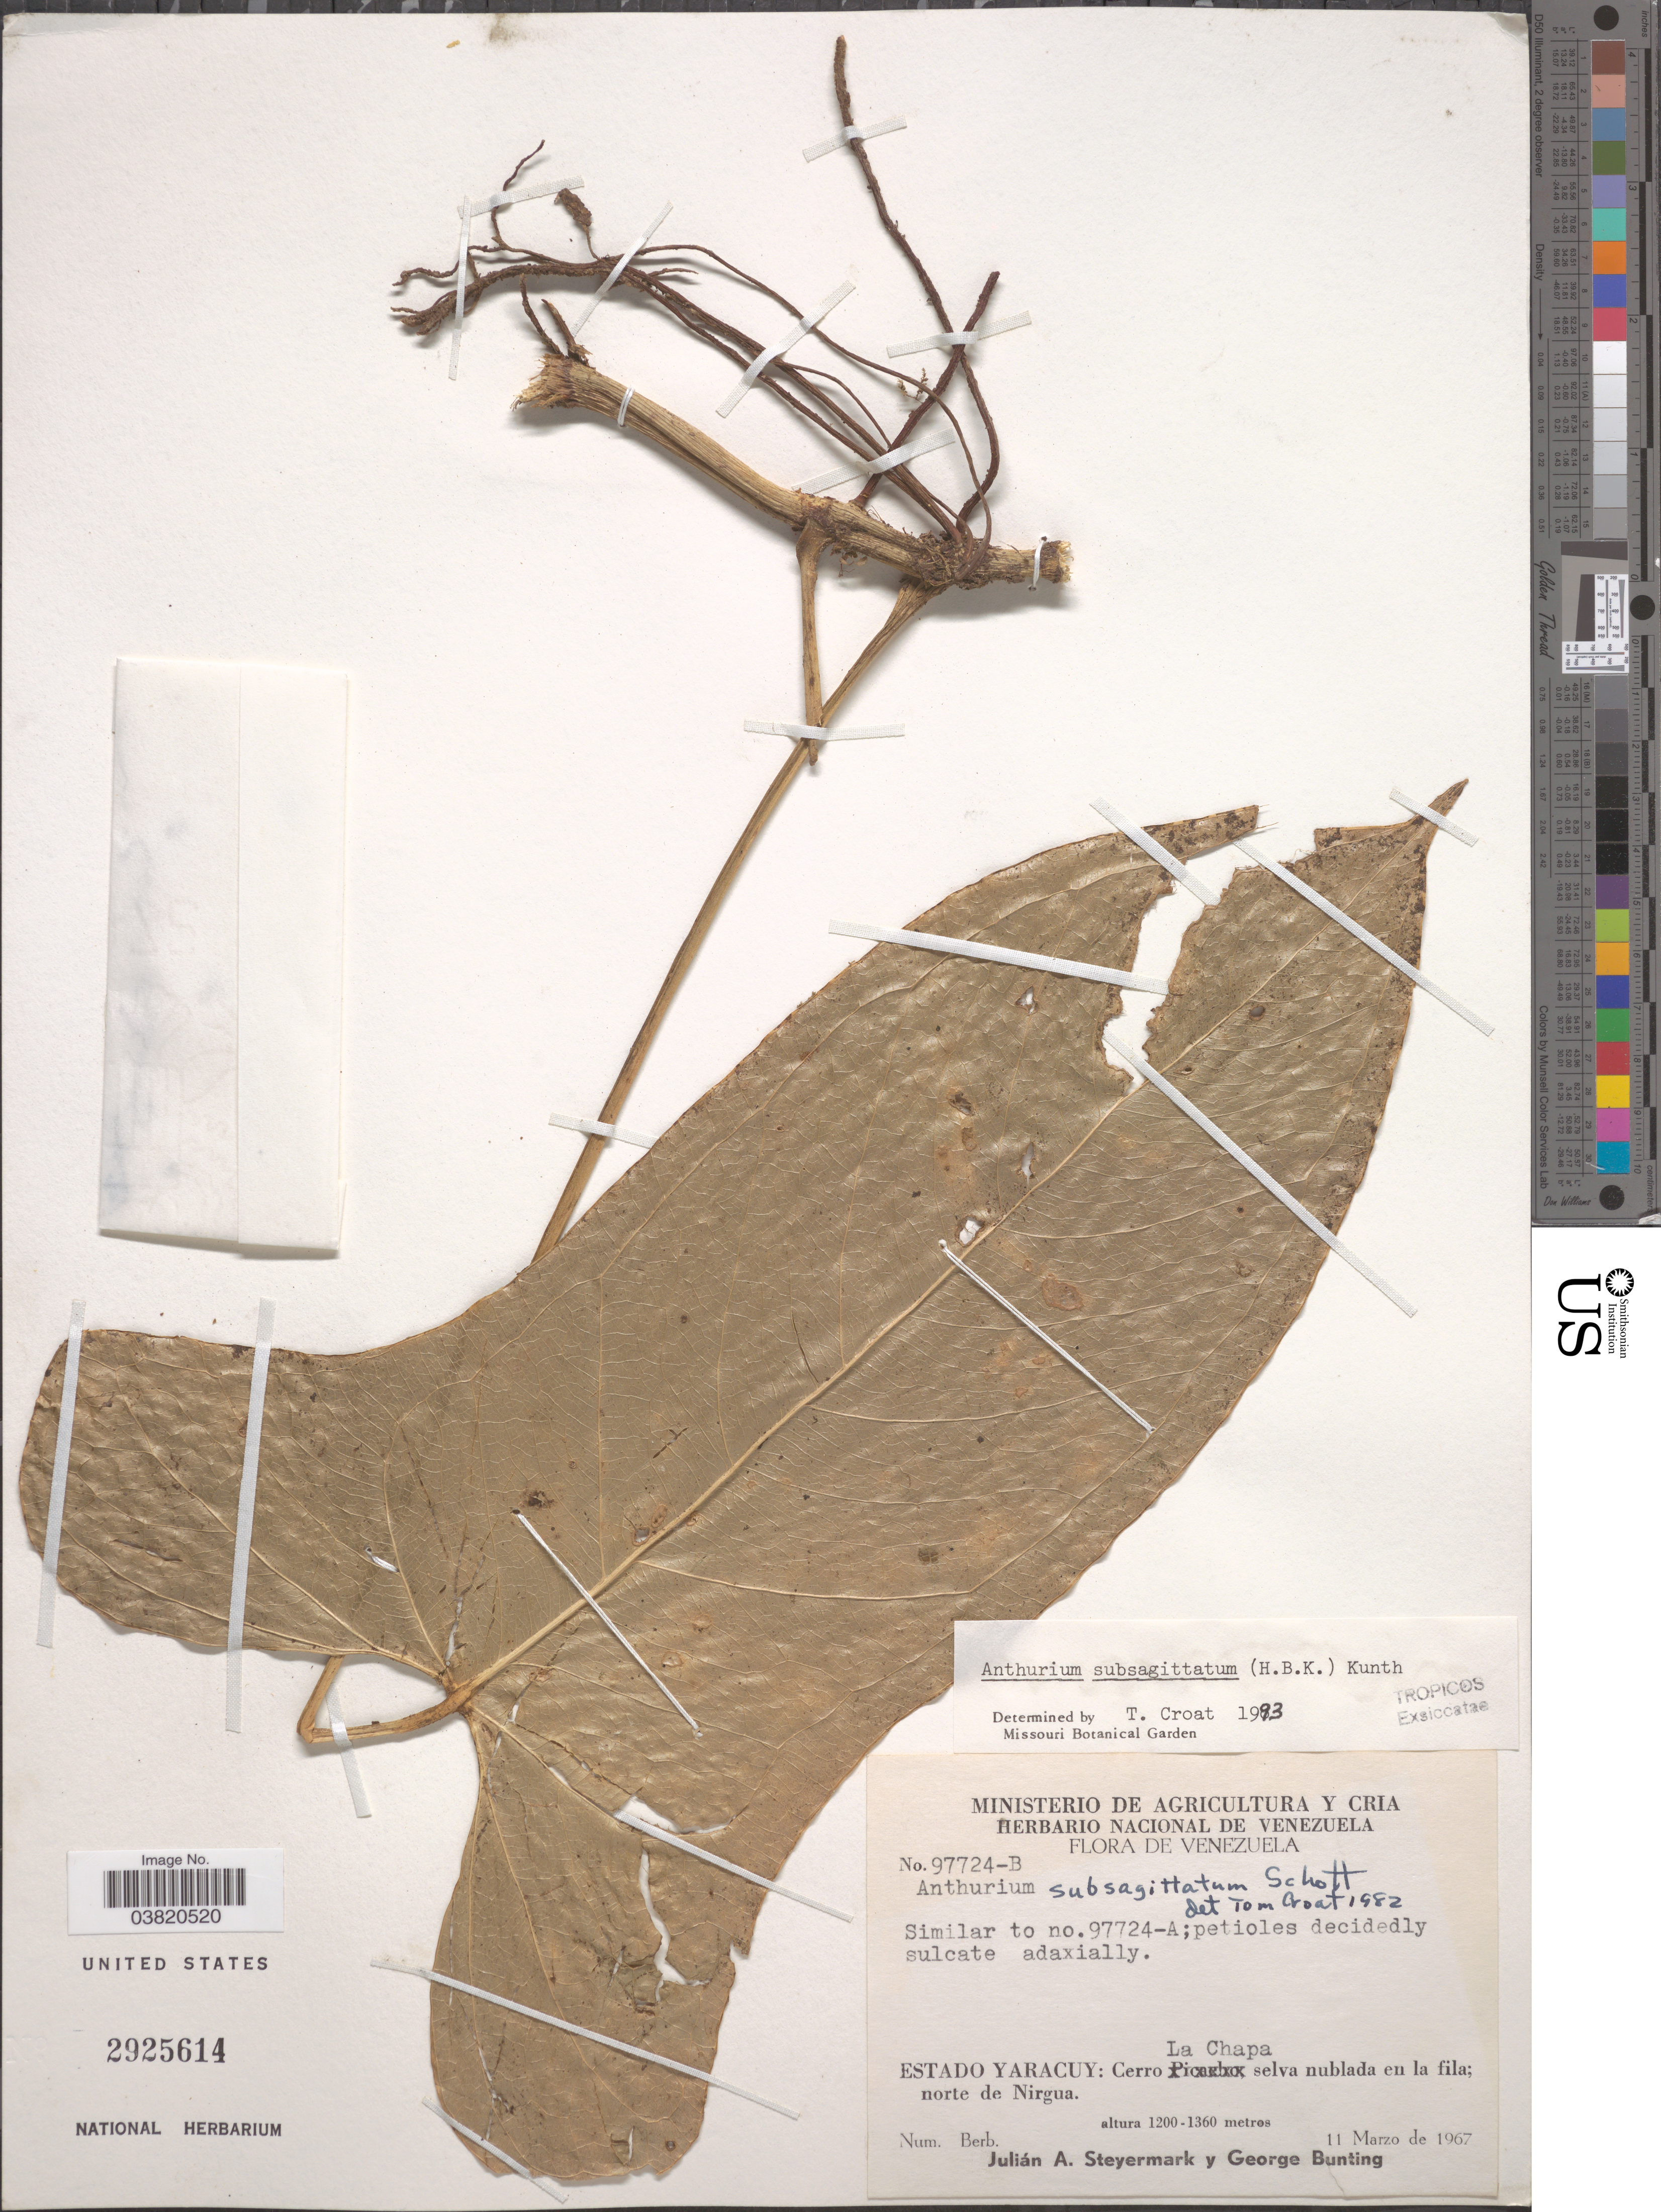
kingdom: Plantae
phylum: Tracheophyta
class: Liliopsida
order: Alismatales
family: Araceae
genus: Anthurium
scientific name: Anthurium subsagittatum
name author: (Kunth) Kunth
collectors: J. Steyermark & G. S. Bunting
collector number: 97724-B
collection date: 1967-03-11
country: Venezuela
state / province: Yaracuy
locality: Cerro La Chapa selva nublada en la fila; norte de Nirgua.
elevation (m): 1200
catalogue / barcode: US 2925614